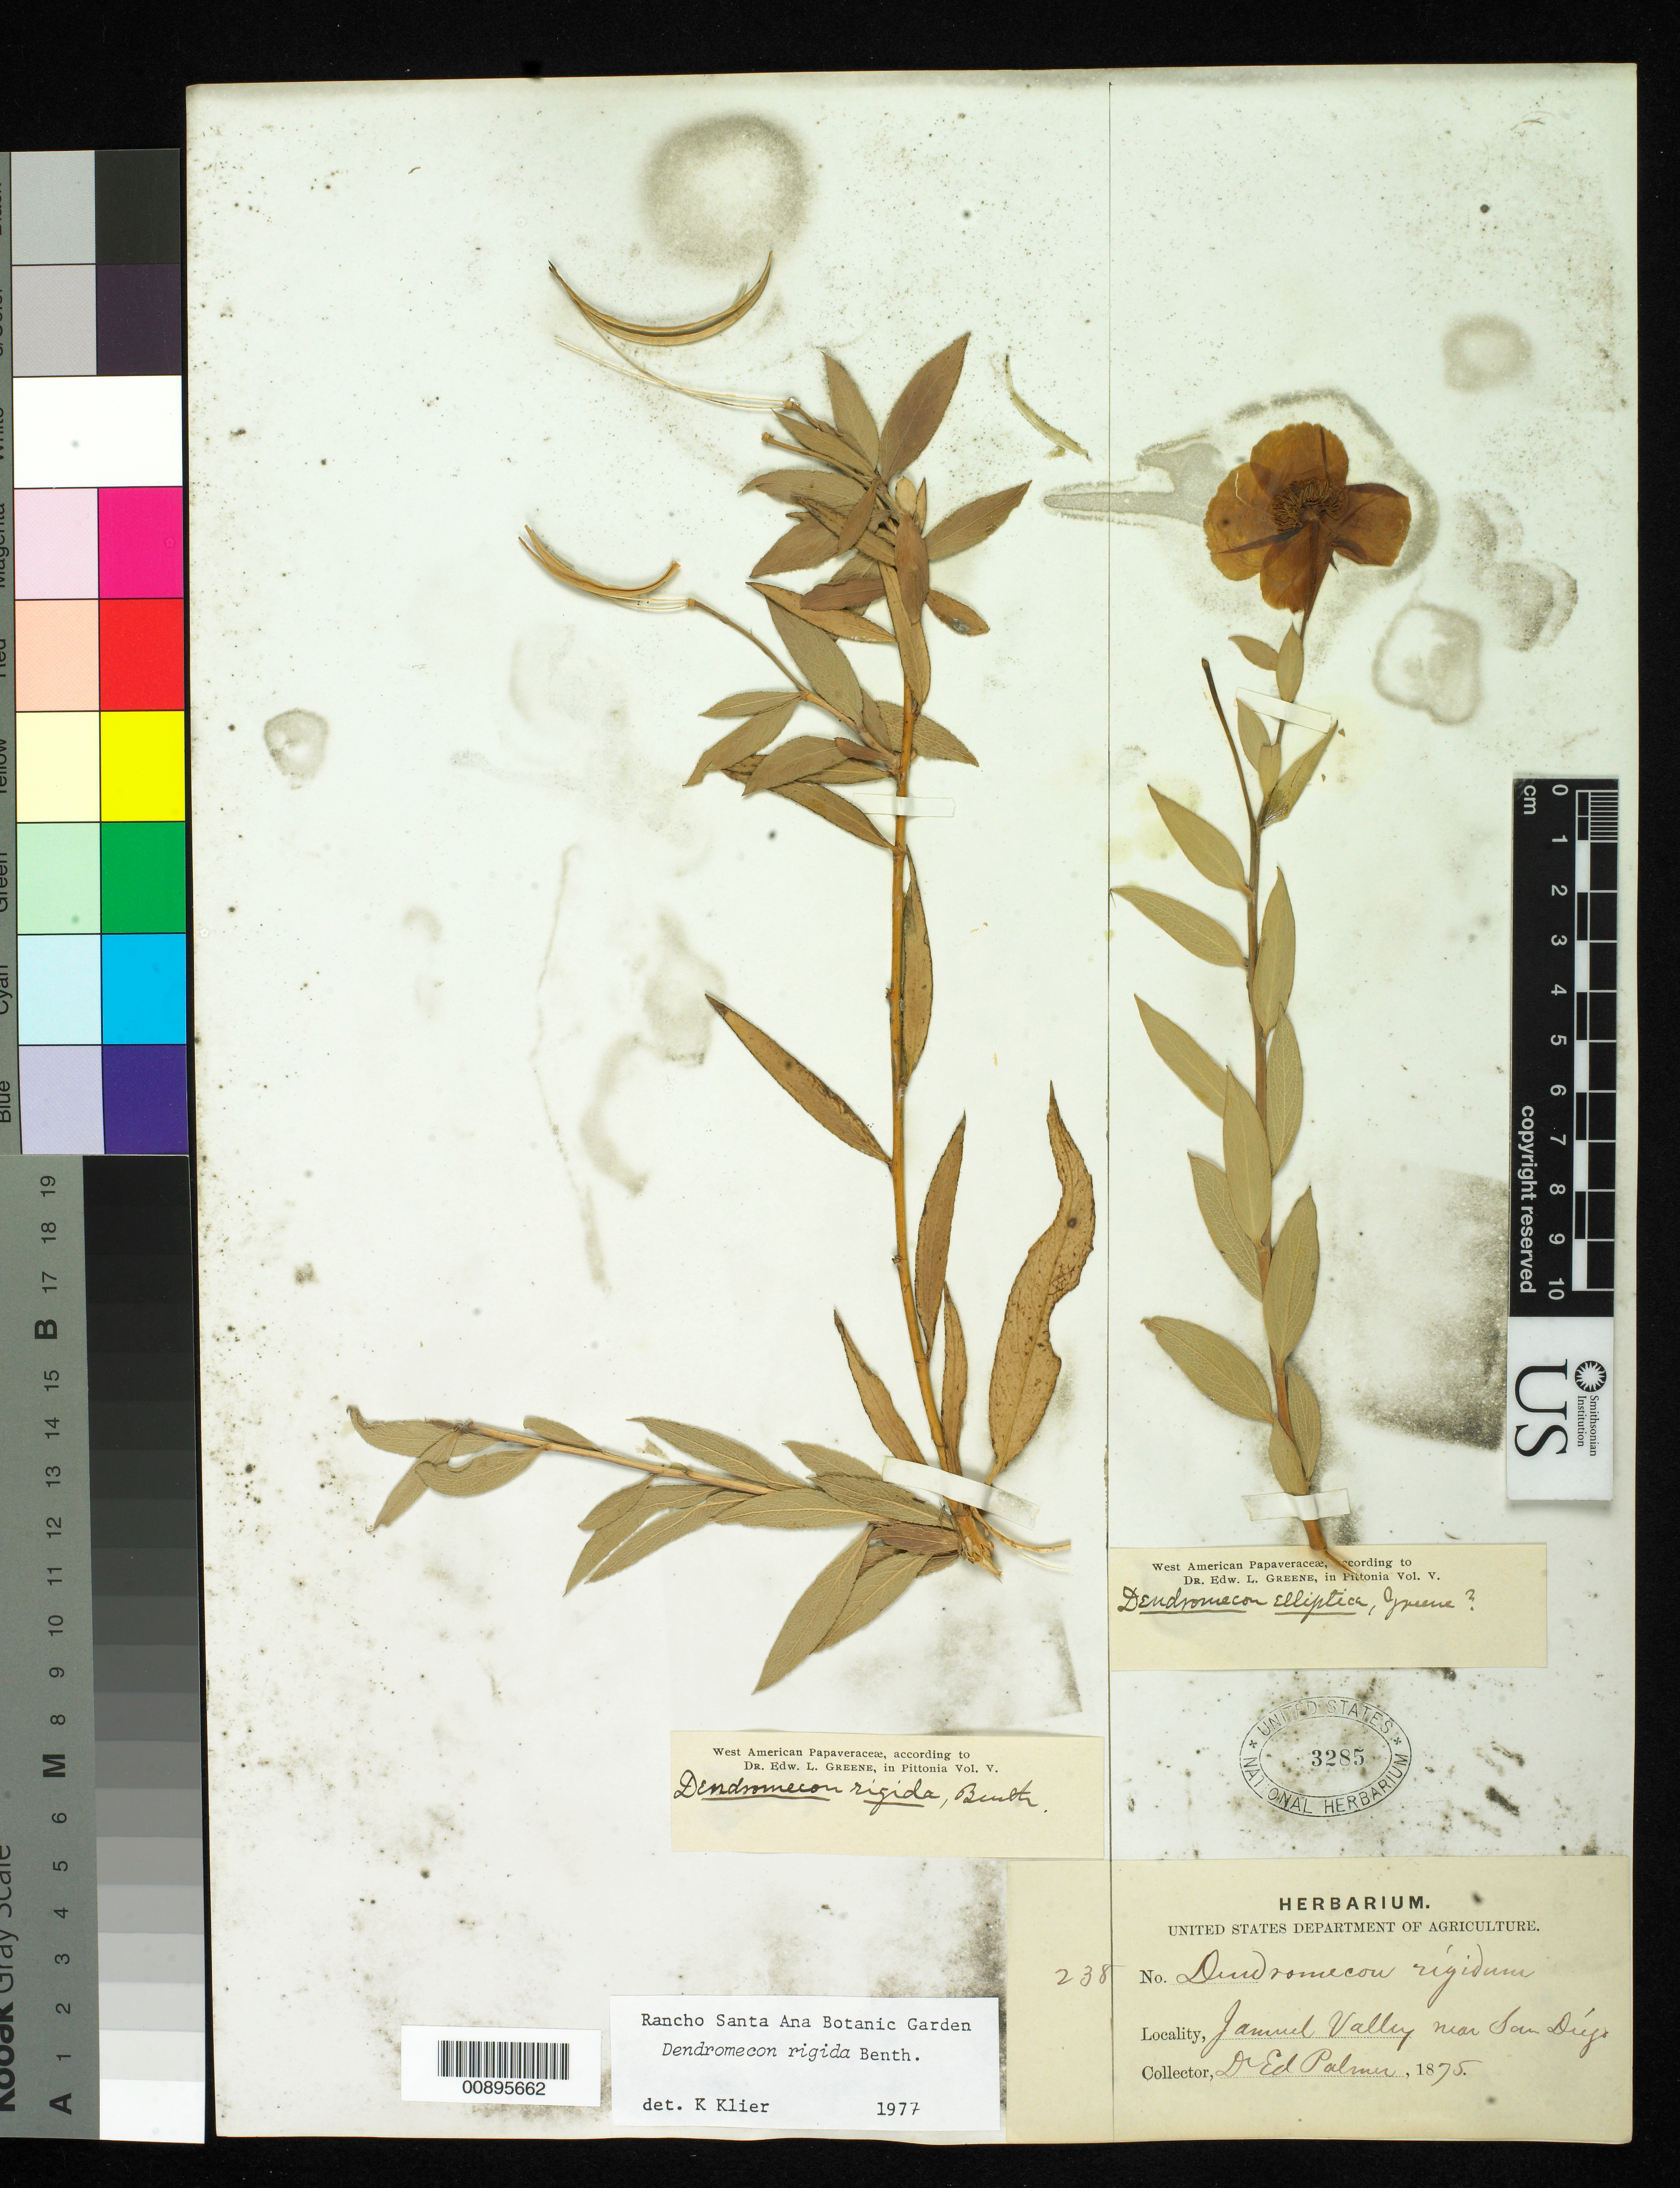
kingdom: Plantae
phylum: Tracheophyta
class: Magnoliopsida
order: Ranunculales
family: Papaveraceae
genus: Dendromecon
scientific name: Dendromecon rigida subsp. rigida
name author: Benth.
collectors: E. Palmer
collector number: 238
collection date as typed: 1875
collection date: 1875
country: United States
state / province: California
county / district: San Diego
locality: Jamul Valley, near San Diego, California.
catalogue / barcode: US 3285